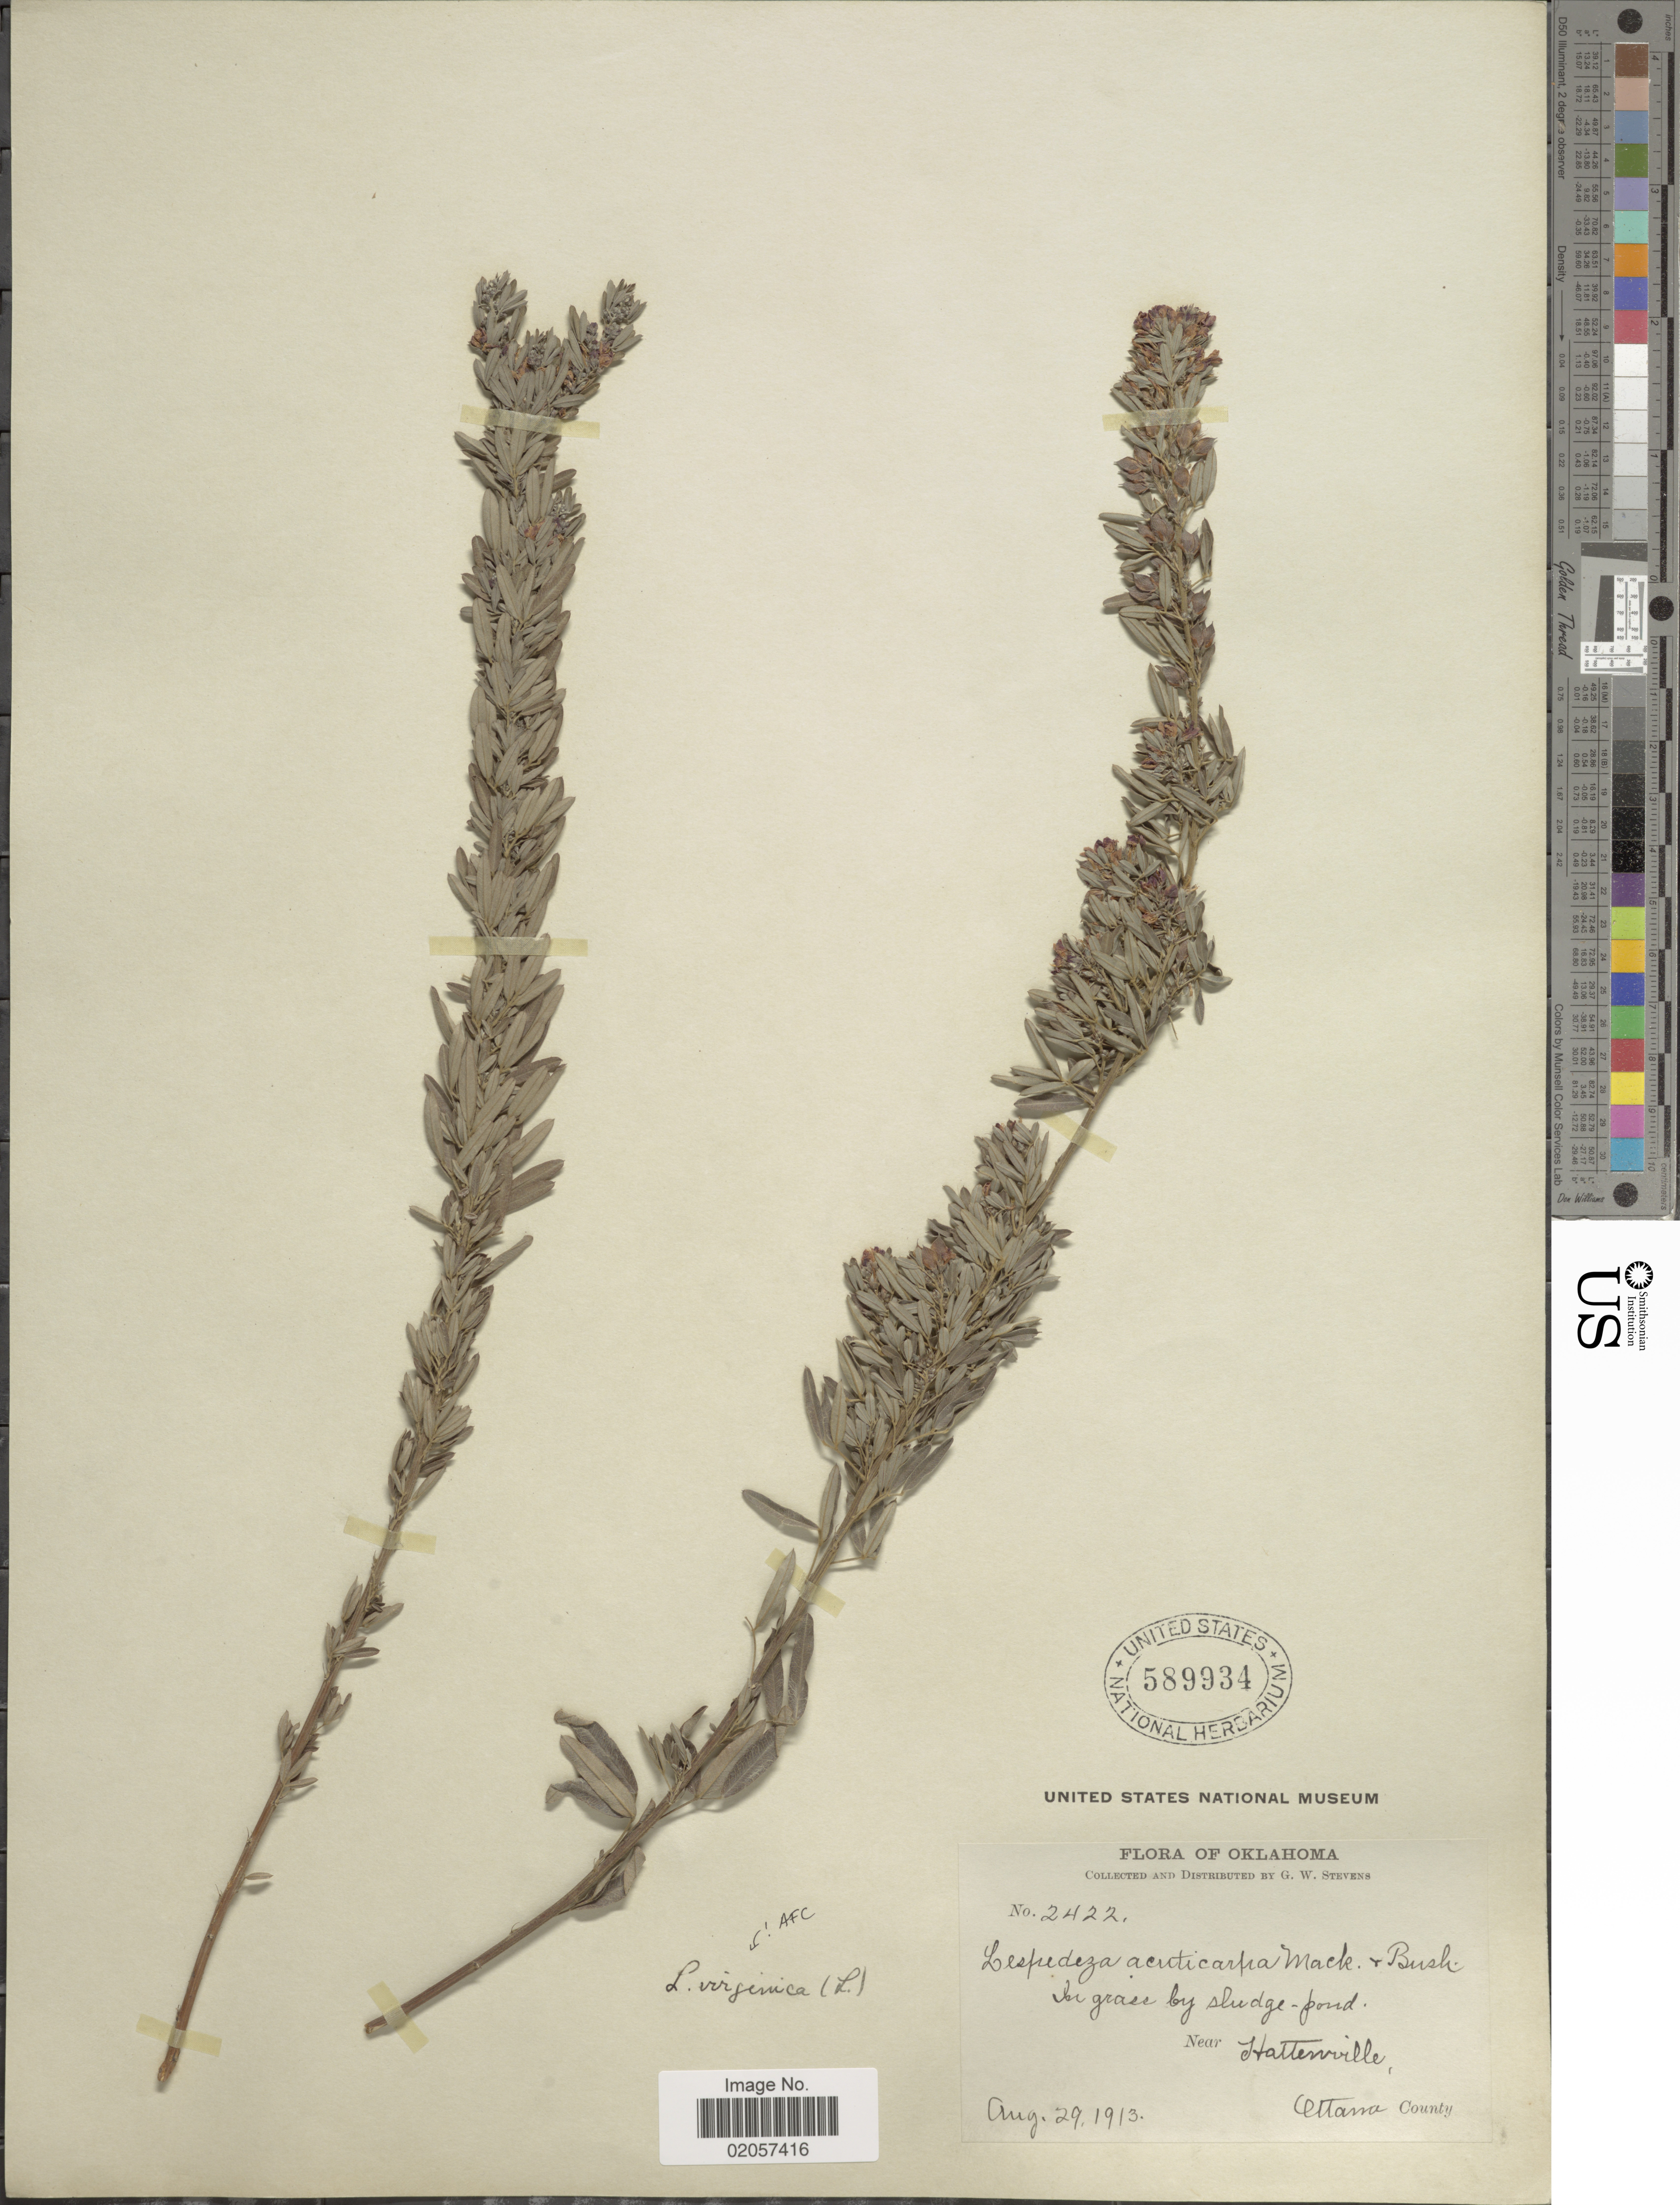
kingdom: Plantae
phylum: Tracheophyta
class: Magnoliopsida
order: Fabales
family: Fabaceae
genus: Lespedeza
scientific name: Lespedeza virginica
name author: (L.) Britton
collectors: G. W. Stevens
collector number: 2422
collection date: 1913-08-29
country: United States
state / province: Oklahoma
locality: Oklahoma, In grass by sludge-pond, Near Hattenville.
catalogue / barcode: US 589934